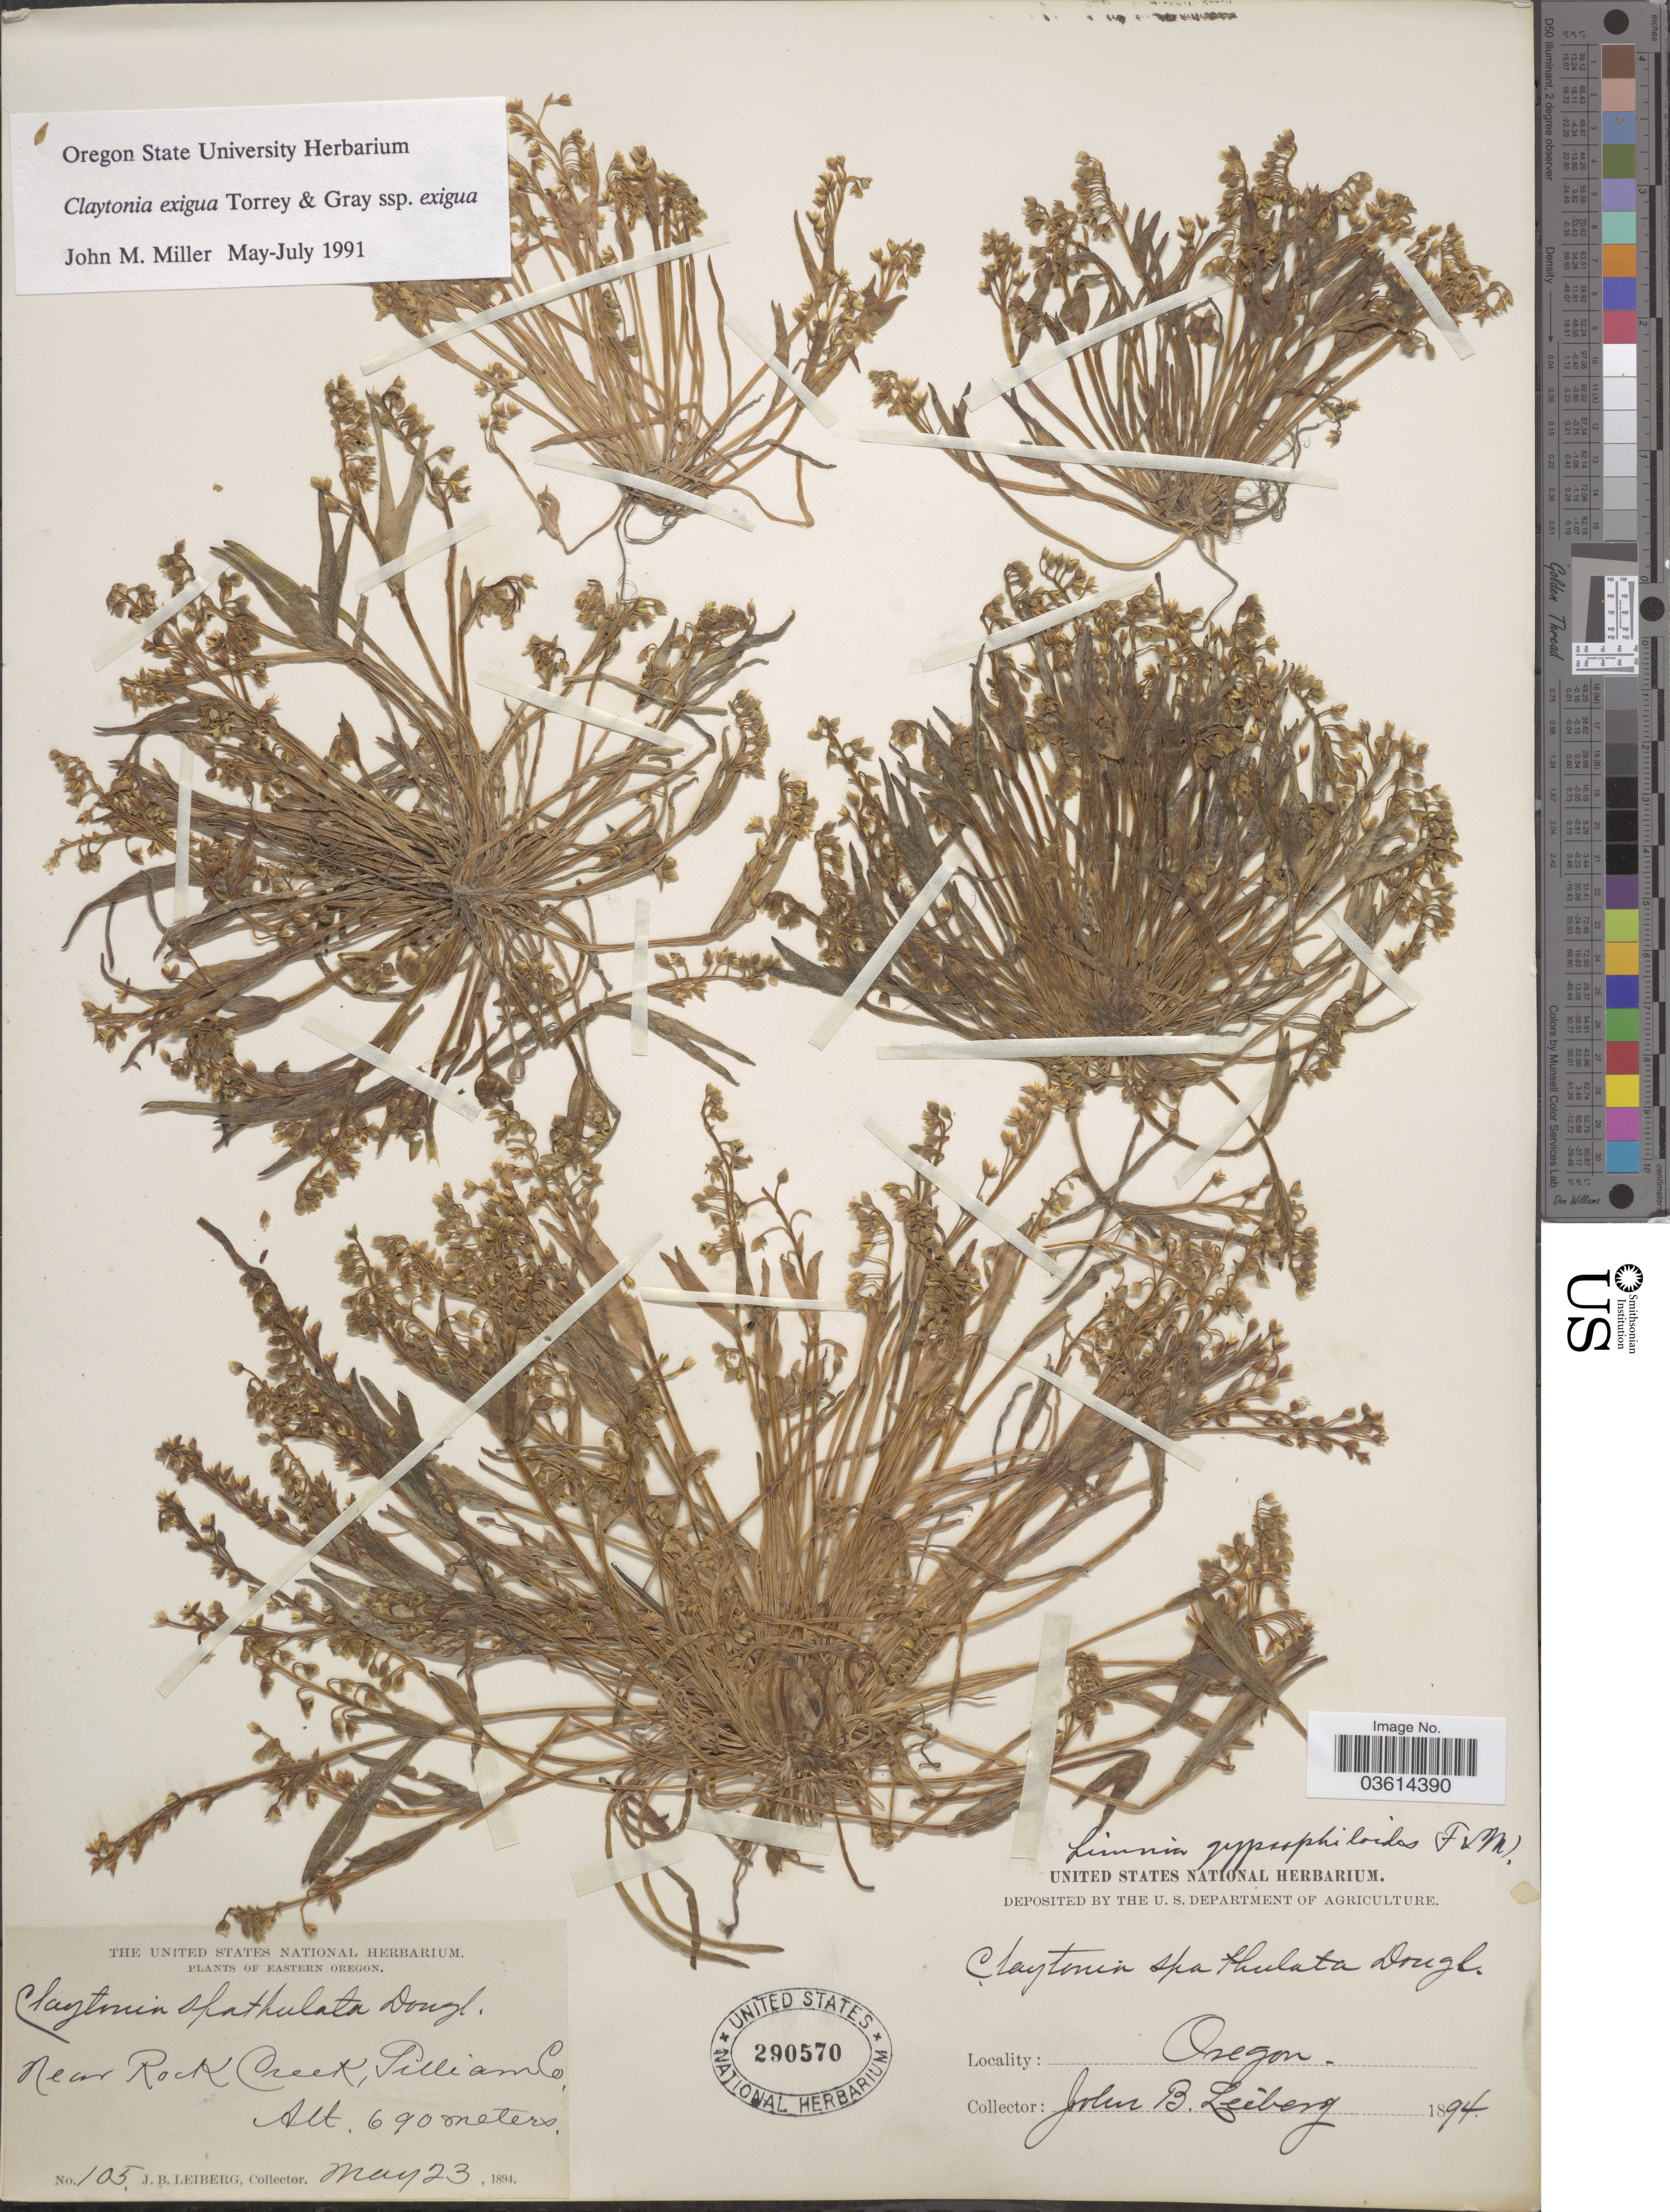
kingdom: Plantae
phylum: Tracheophyta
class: Magnoliopsida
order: Caryophyllales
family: Montiaceae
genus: Claytonia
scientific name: Claytonia exigua subsp. exigua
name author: (Douglas) Torr. & A. Gray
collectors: J. B. Leiberg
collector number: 105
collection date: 1894-05-23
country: United States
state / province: Oregon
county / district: Gilliam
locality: Eastern Oregon. Near Rock Creek, Gilliam Co.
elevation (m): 690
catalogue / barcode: US 290570